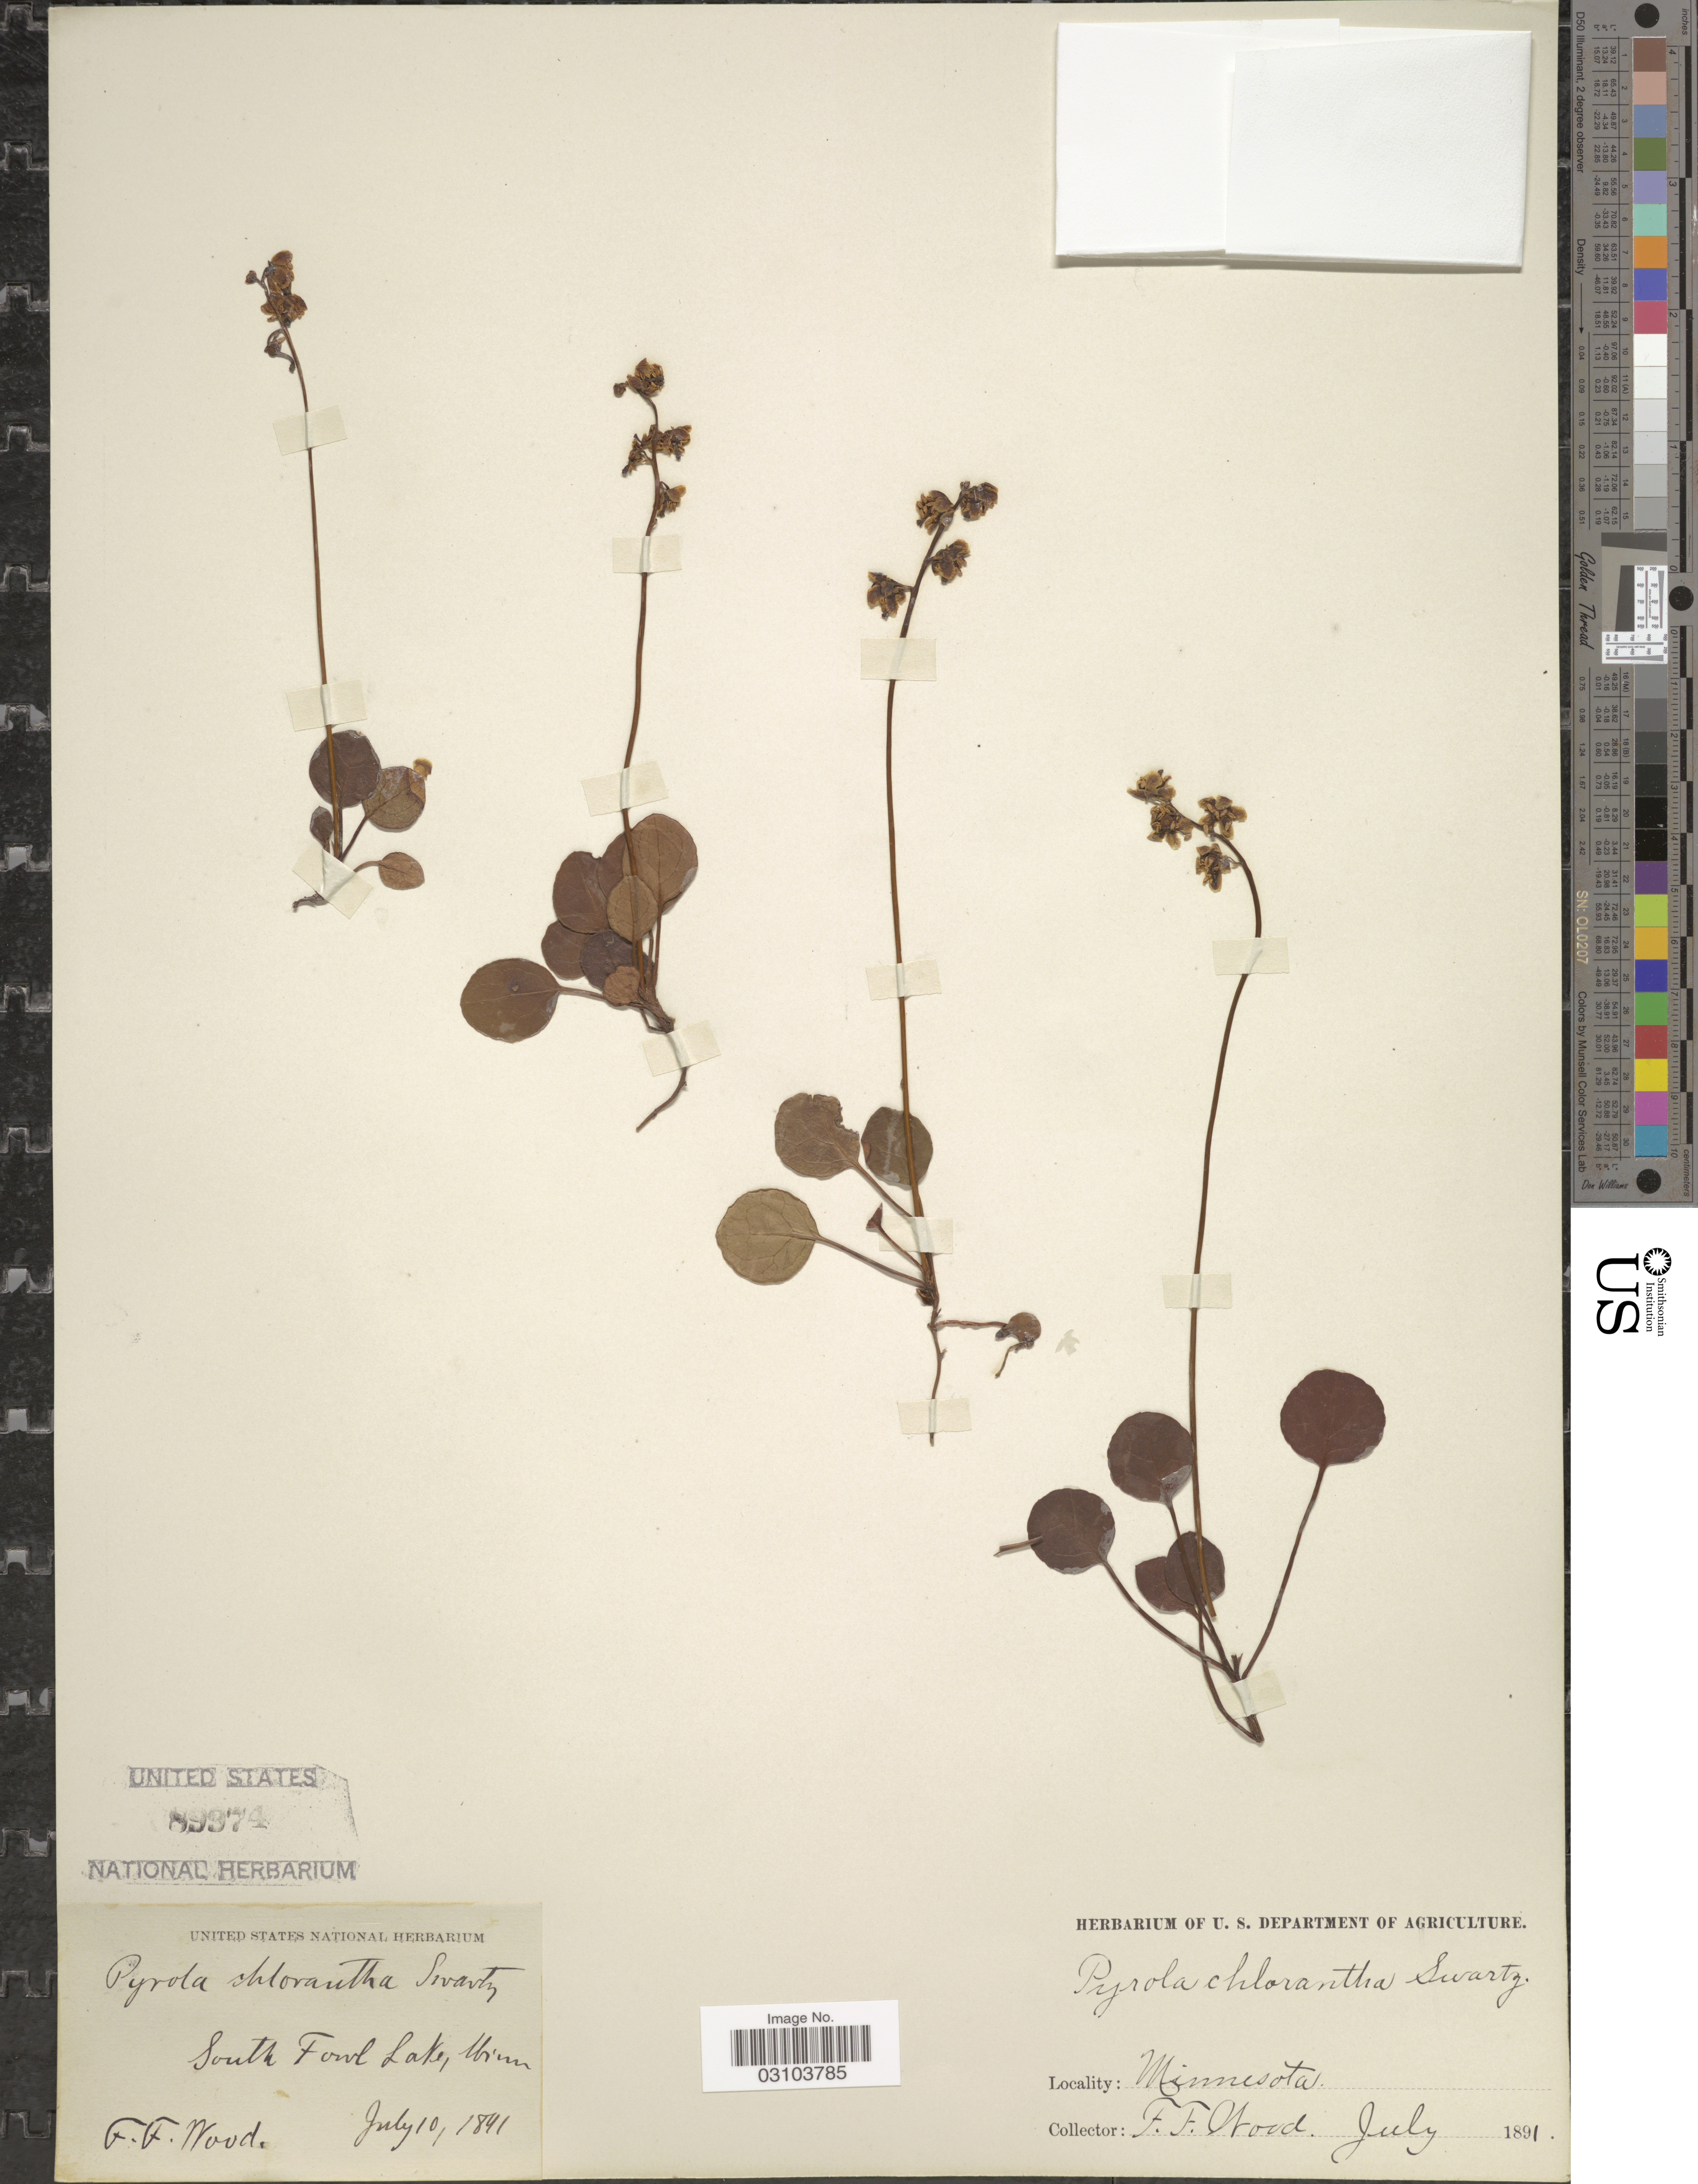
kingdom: Plantae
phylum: Tracheophyta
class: Magnoliopsida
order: Ericales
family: Ericaceae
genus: Pyrola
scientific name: Pyrola chlorantha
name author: Schweigg.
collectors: F. Wood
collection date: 1891-07-10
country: United States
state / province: Minnesota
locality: South Fowl Lake, Minn.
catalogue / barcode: US 89974